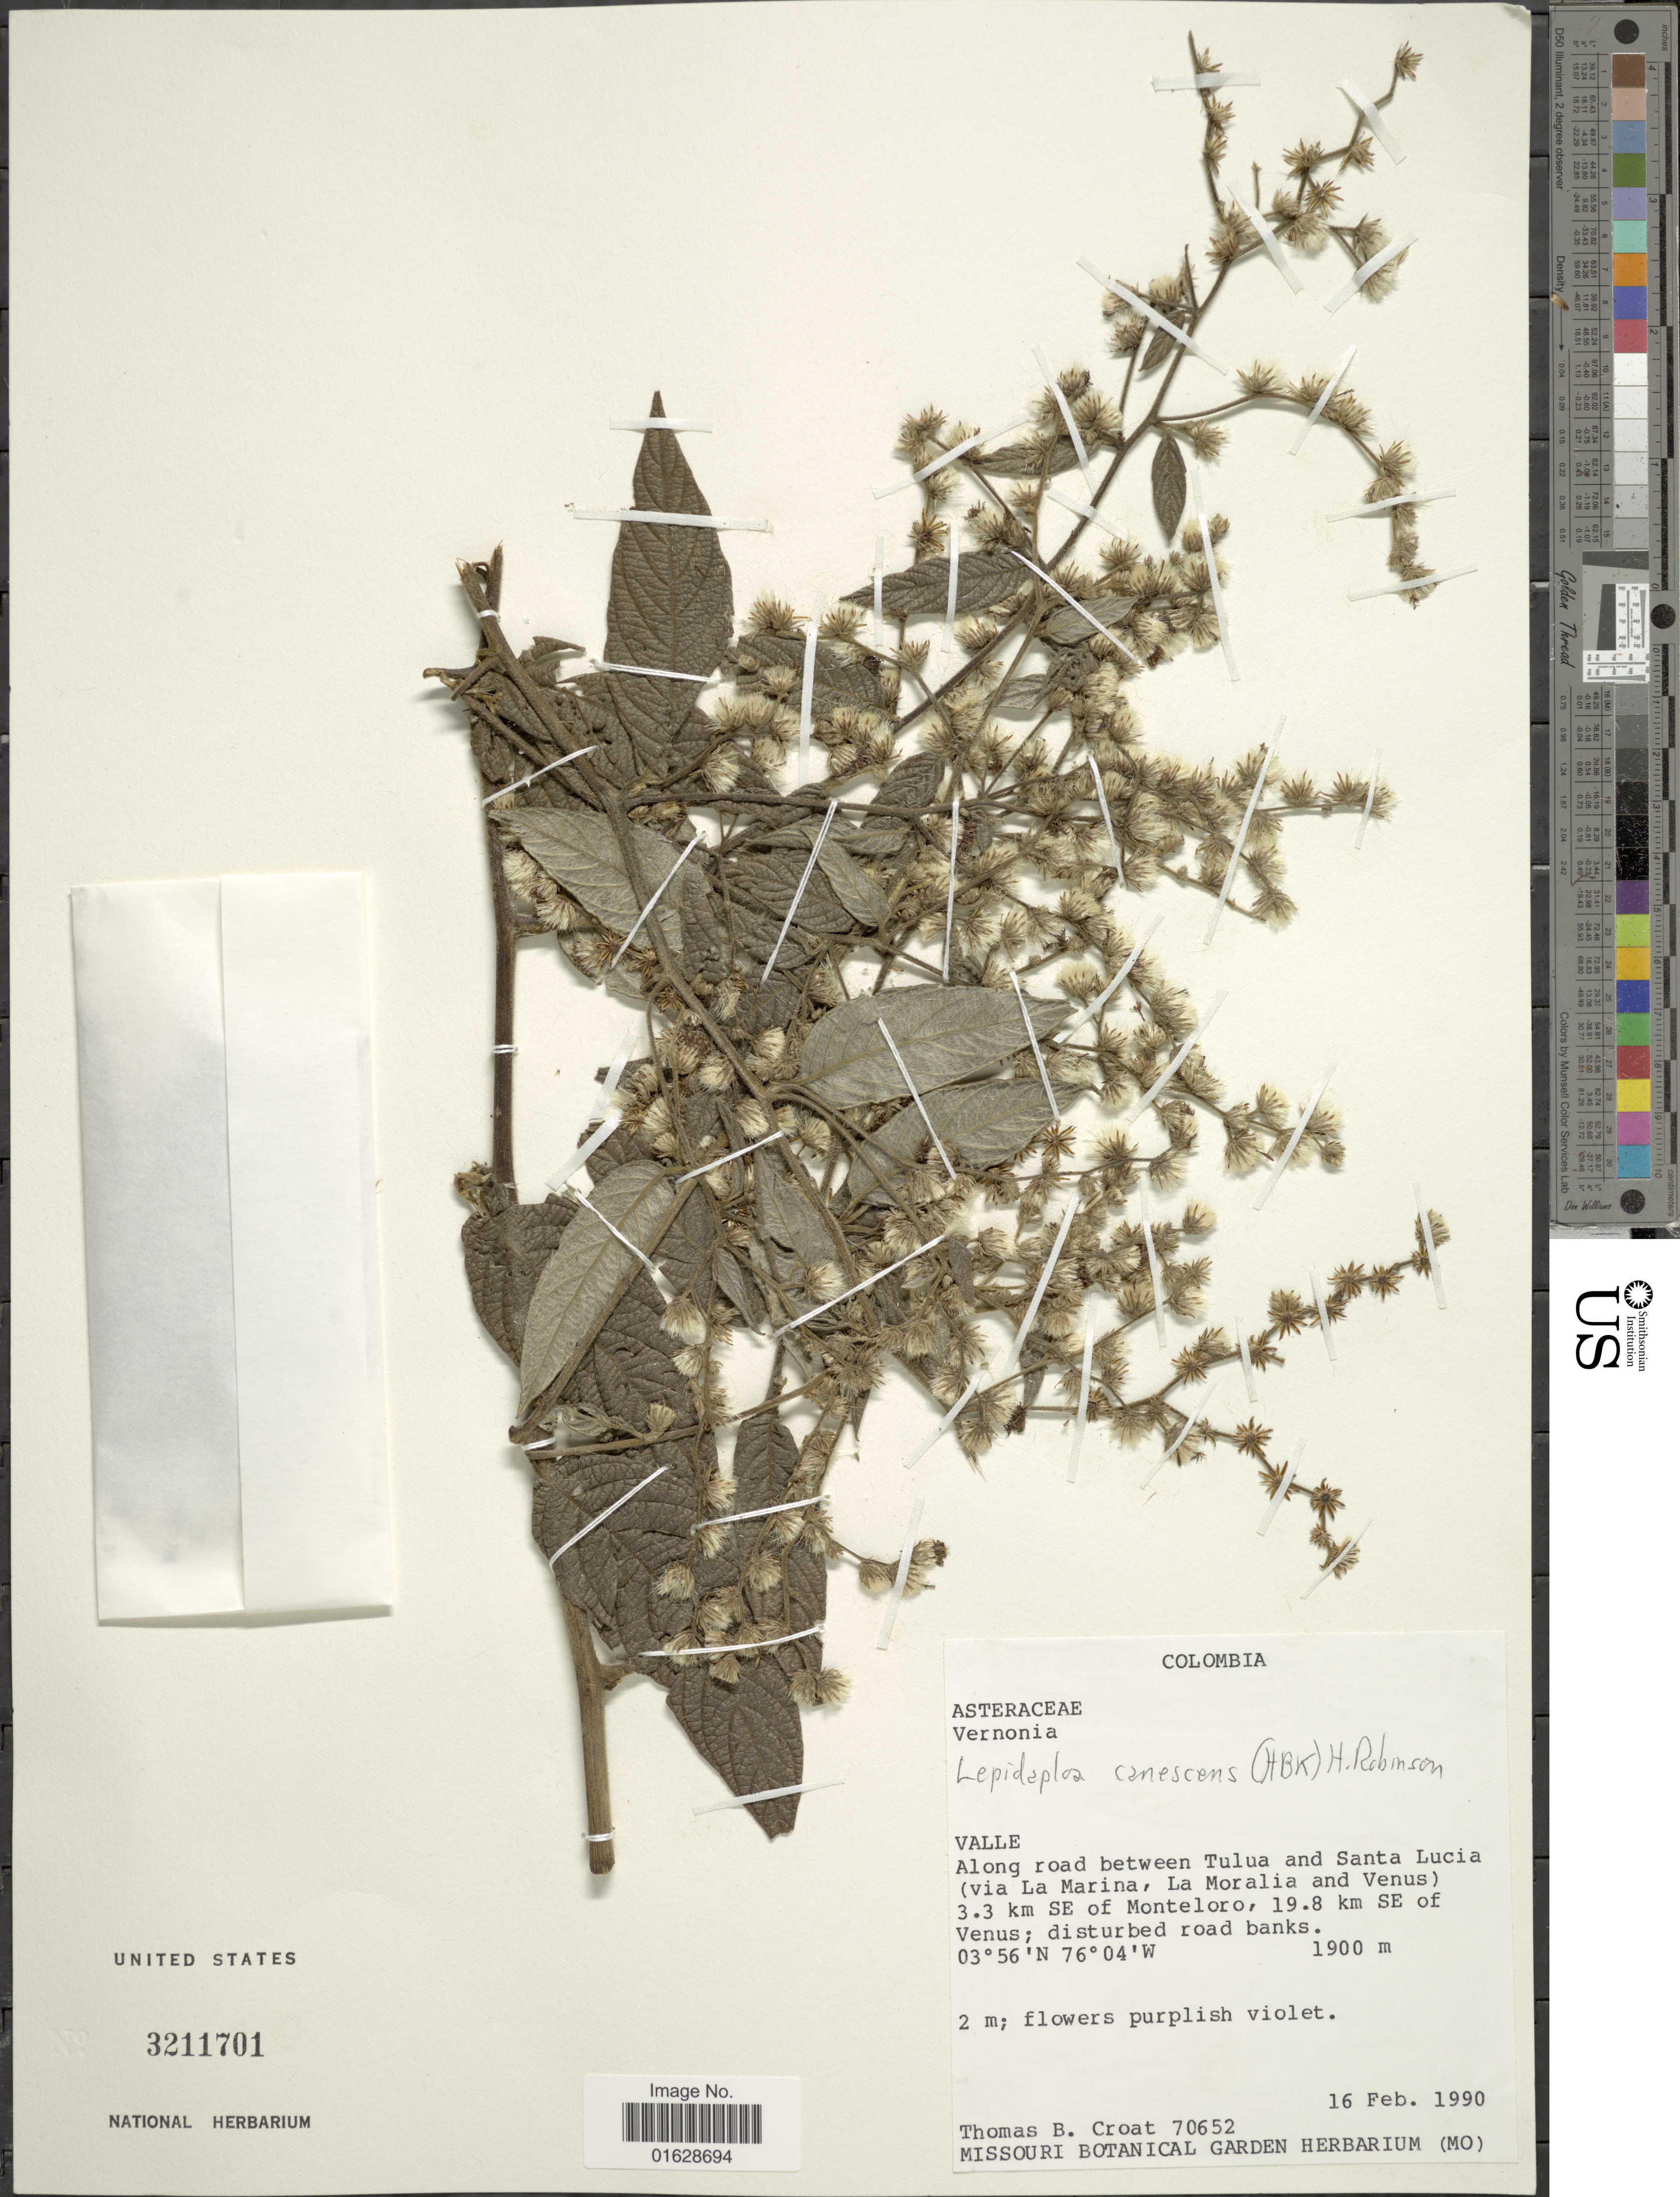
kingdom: Plantae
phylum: Tracheophyta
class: Magnoliopsida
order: Asterales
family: Asteraceae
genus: Lepidaploa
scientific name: Lepidaploa canescens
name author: (Kunth) H. Rob.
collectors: T. B. Croat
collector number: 70652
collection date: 1990-02-16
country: Colombia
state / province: Valle del Cauca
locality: Colombia. Valle. Along road between Tulua and Santa Lucia (via La Marina, La Moralia and Venus) 3.3 km SE of Monteloro, 19.8 km SE of Venus; disturbed road banks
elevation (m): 1900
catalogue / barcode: US 3211701